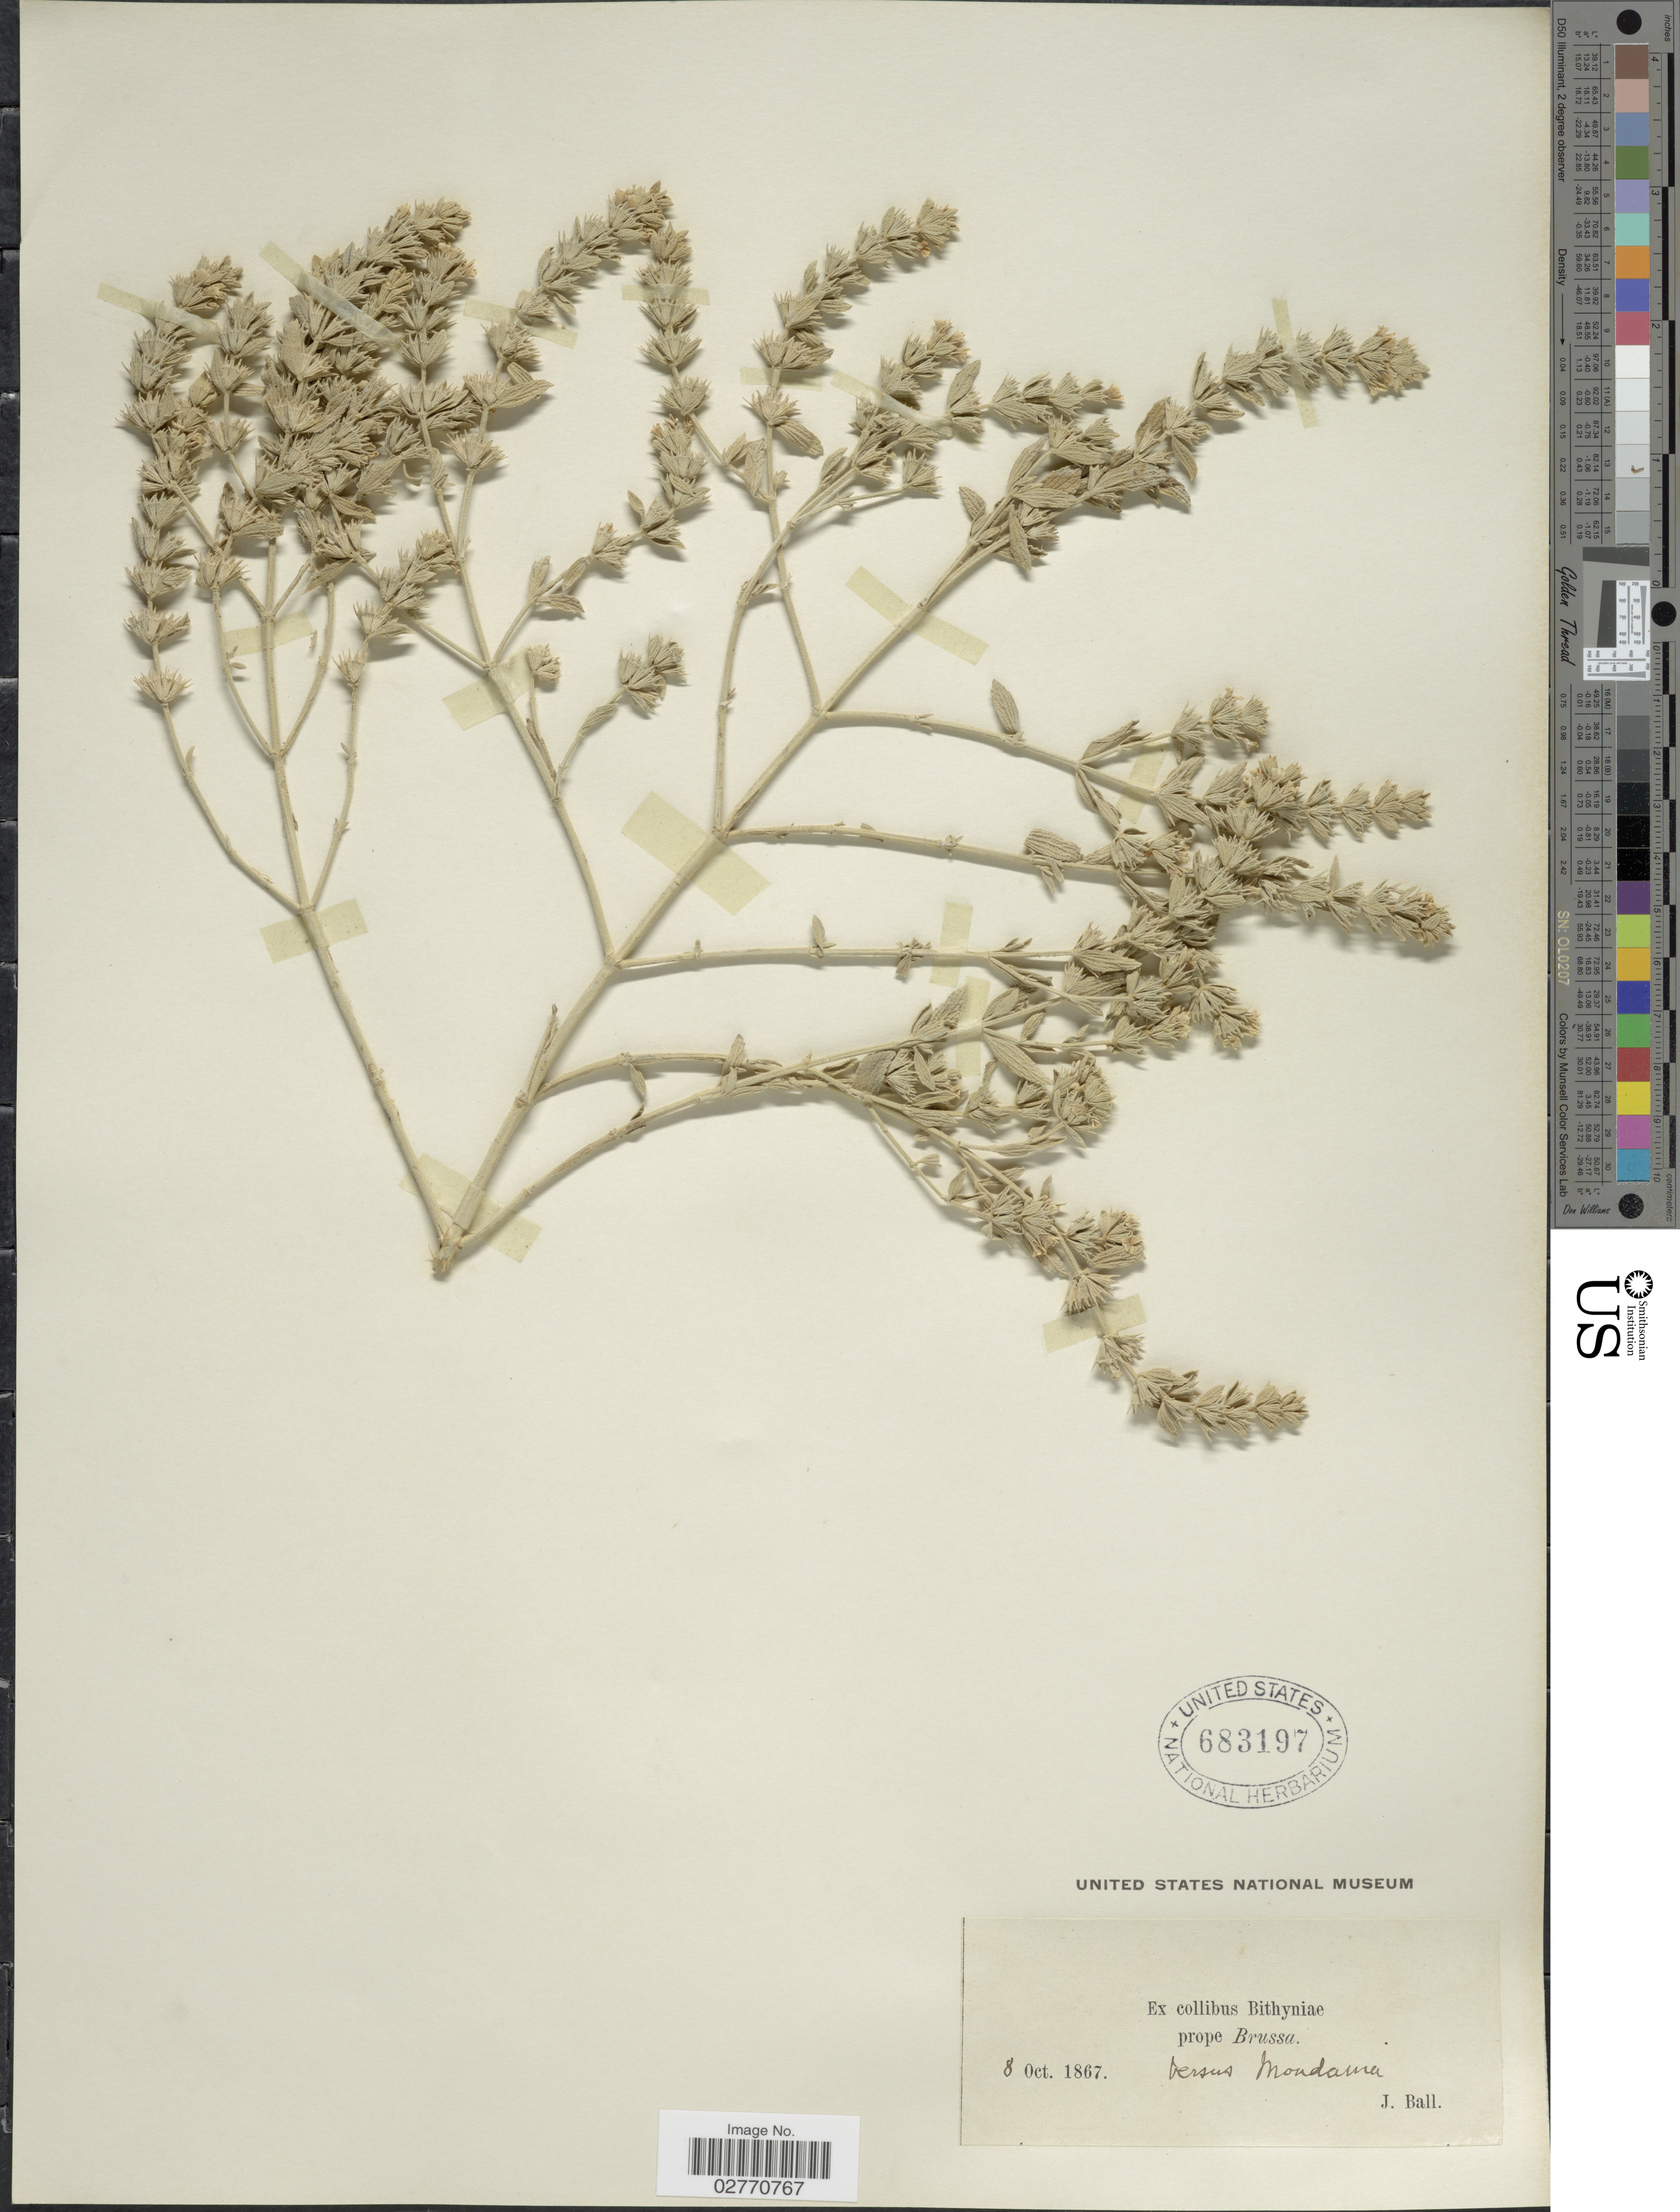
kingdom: Plantae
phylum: Tracheophyta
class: Magnoliopsida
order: Lamiales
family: Lamiaceae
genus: Marrubium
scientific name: Marrubium peregrinum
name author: L.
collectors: J. Ball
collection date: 1867-10-08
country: Turkey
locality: Ex Collibus Bithyniae prope Brussa versus Mondania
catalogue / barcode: US 683197